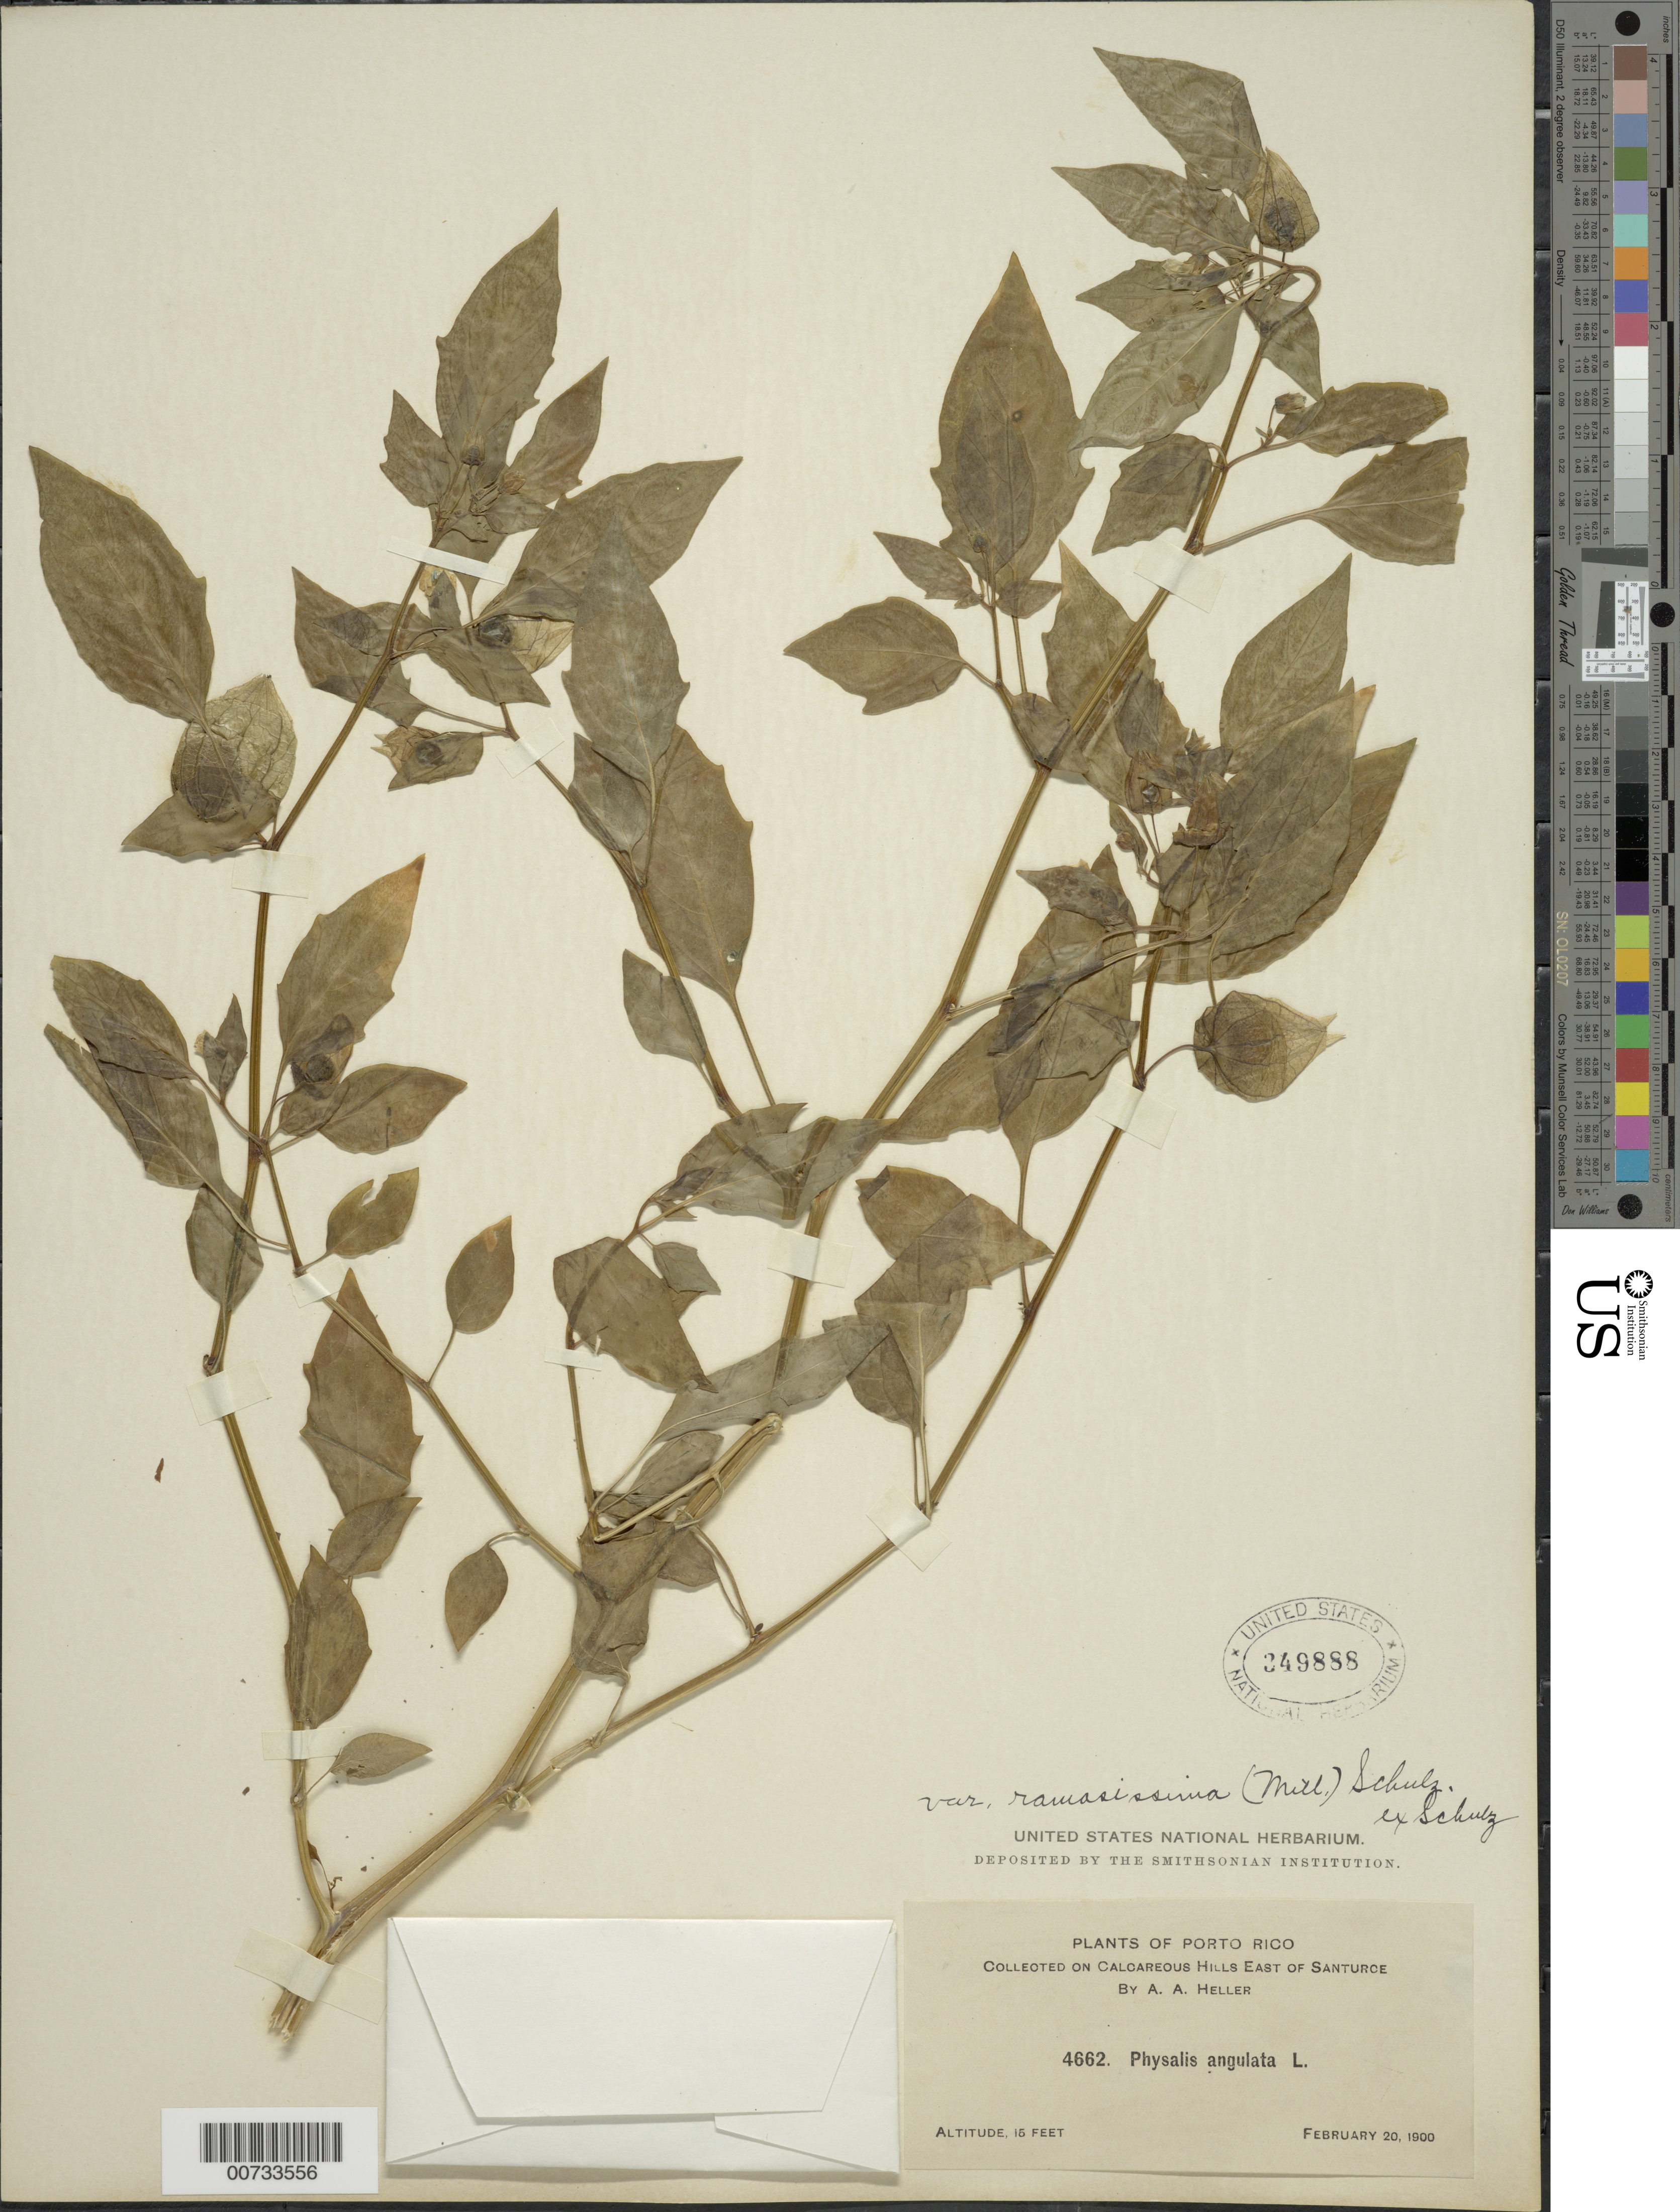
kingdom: Plantae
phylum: Tracheophyta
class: Magnoliopsida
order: Solanales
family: Solanaceae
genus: Physalis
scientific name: Physalis angulata var. ramasissima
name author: (Mill.) A.G. Schulz ex A.G. Schulz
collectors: A. A. Heller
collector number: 4662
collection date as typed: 20 Feb 1900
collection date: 1900-02-20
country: Puerto Rico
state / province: San Juan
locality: Santurce, E of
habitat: Calcareous hills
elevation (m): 5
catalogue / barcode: US 349888